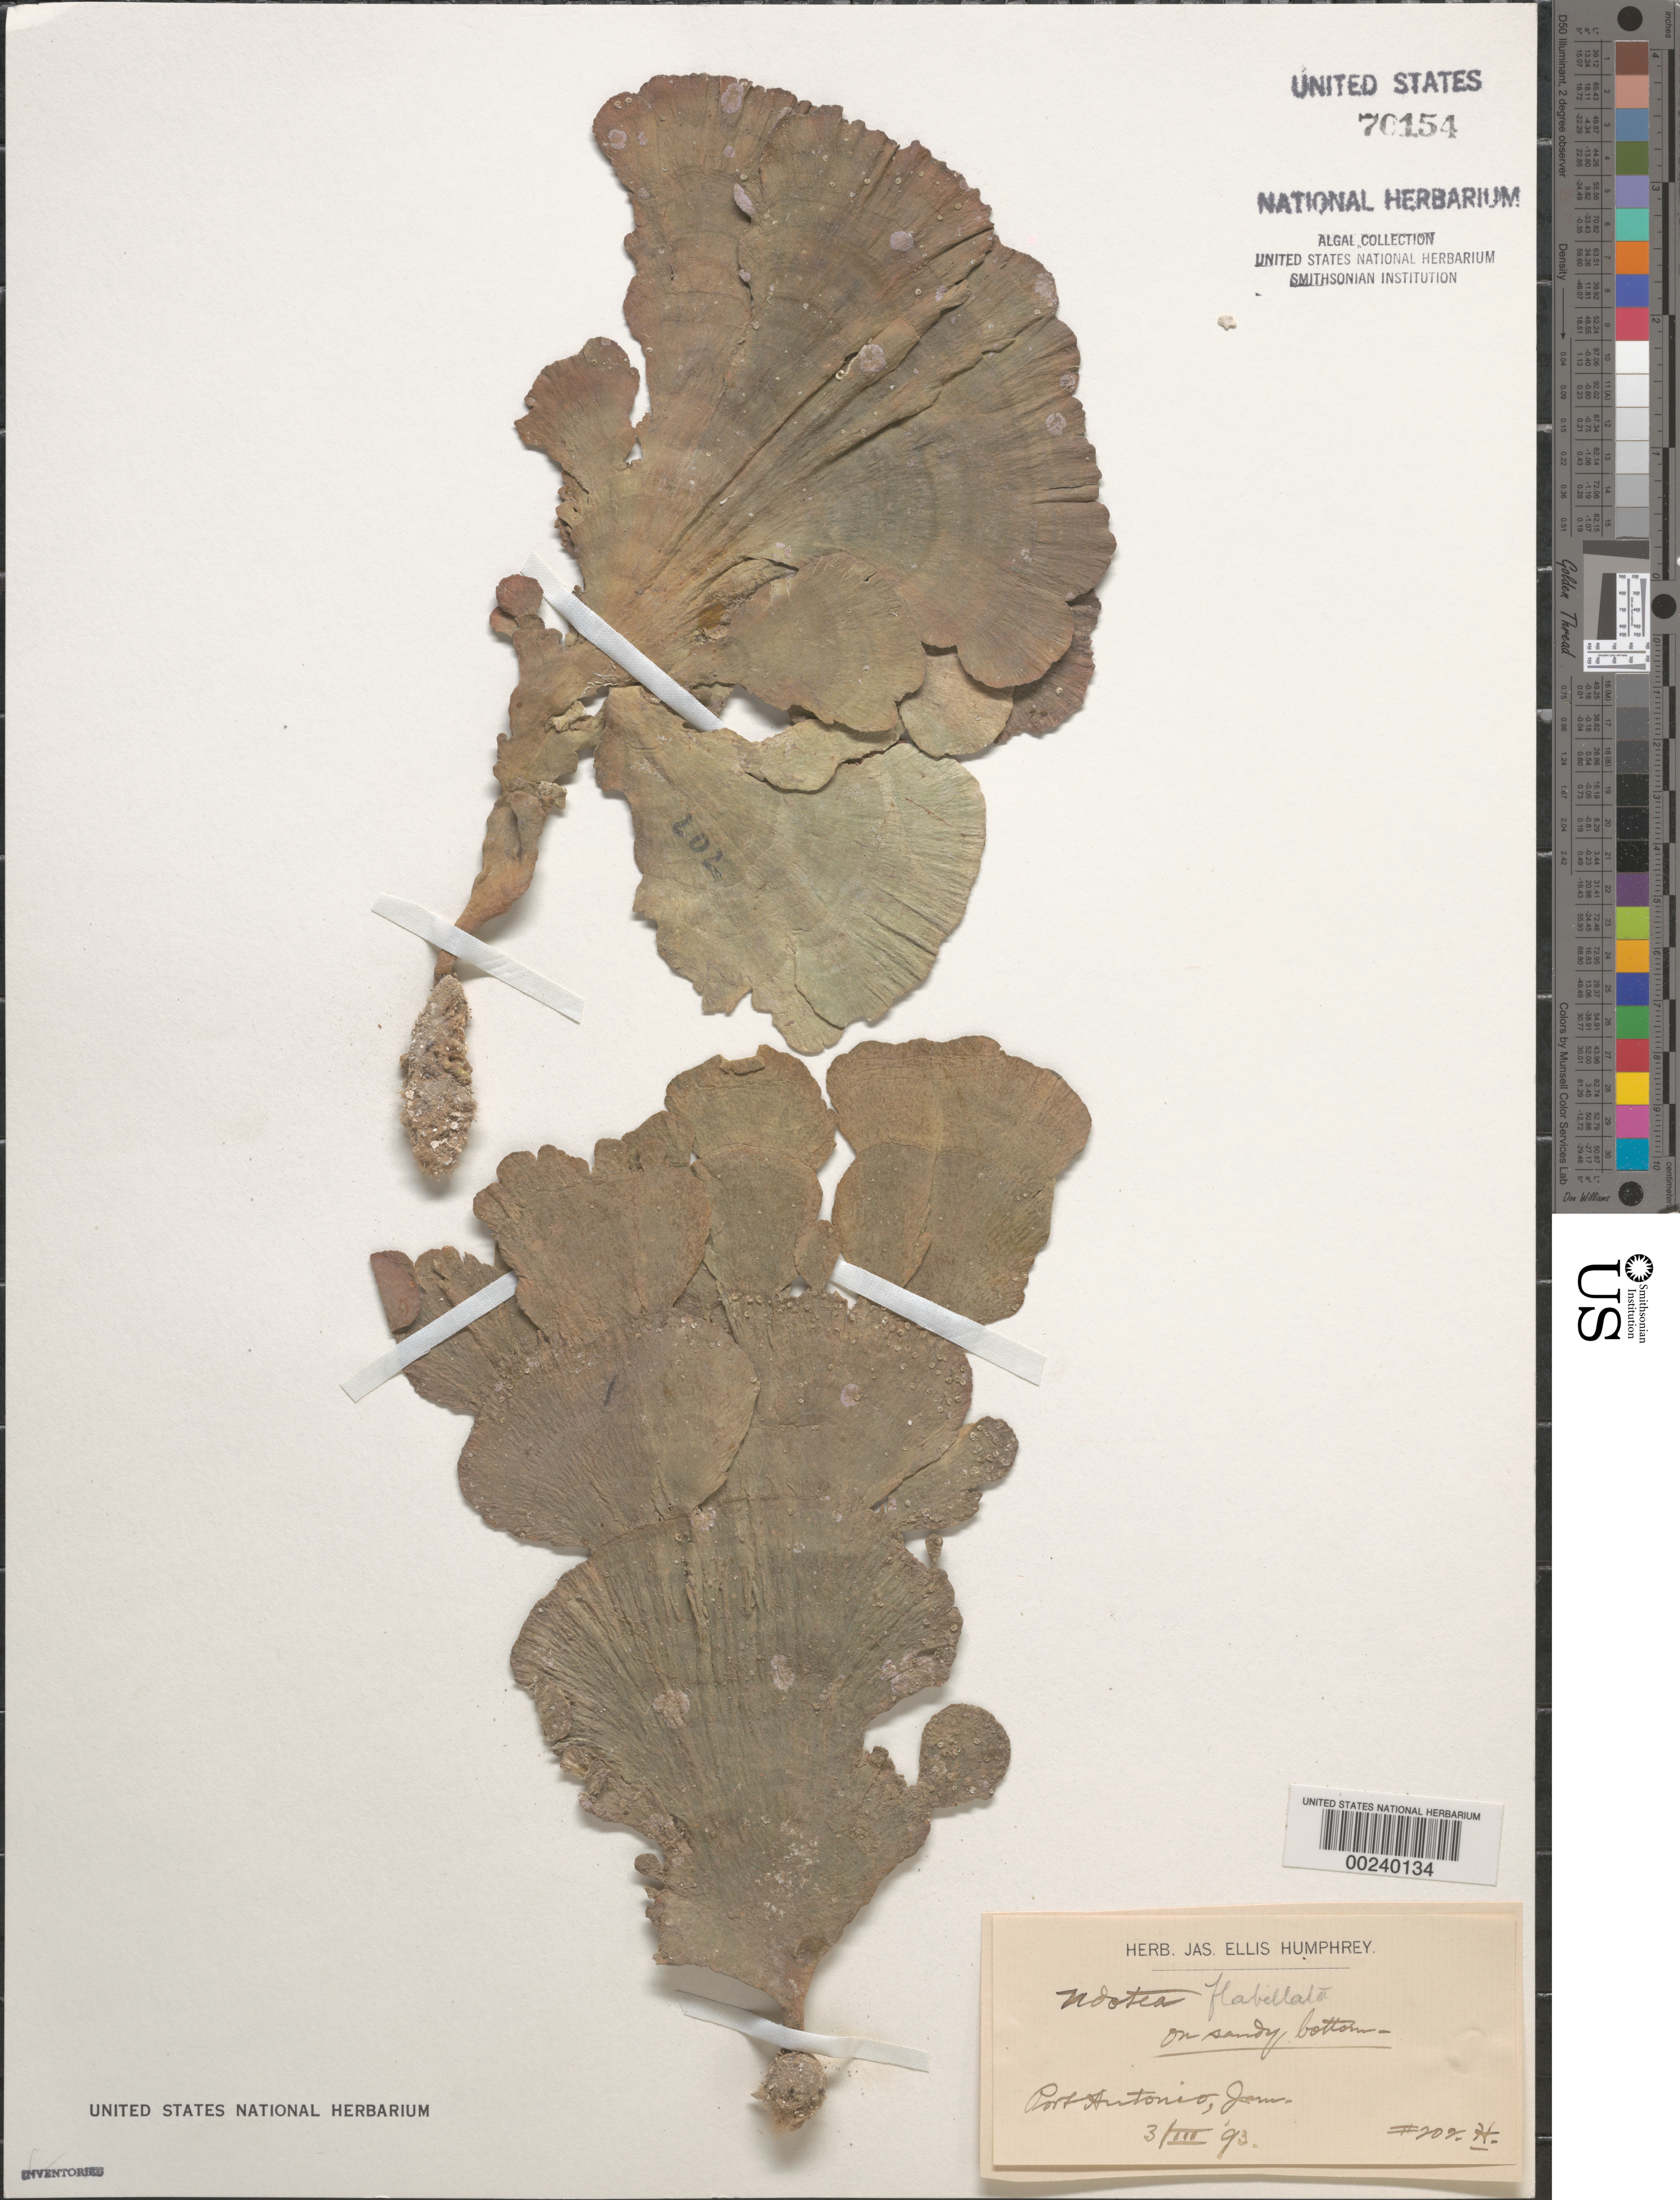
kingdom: Plantae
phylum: Chlorophyta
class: Ulvophyceae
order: Bryopsidales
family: Udoteaceae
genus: Udotea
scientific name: Udotea flabellum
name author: (J. Ellis & Sol.) M. Howe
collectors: J. Humphrey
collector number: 202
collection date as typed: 03 Mar 1893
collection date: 1893-03-03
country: Jamaica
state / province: Portland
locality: Port antonio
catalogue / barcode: US 70154